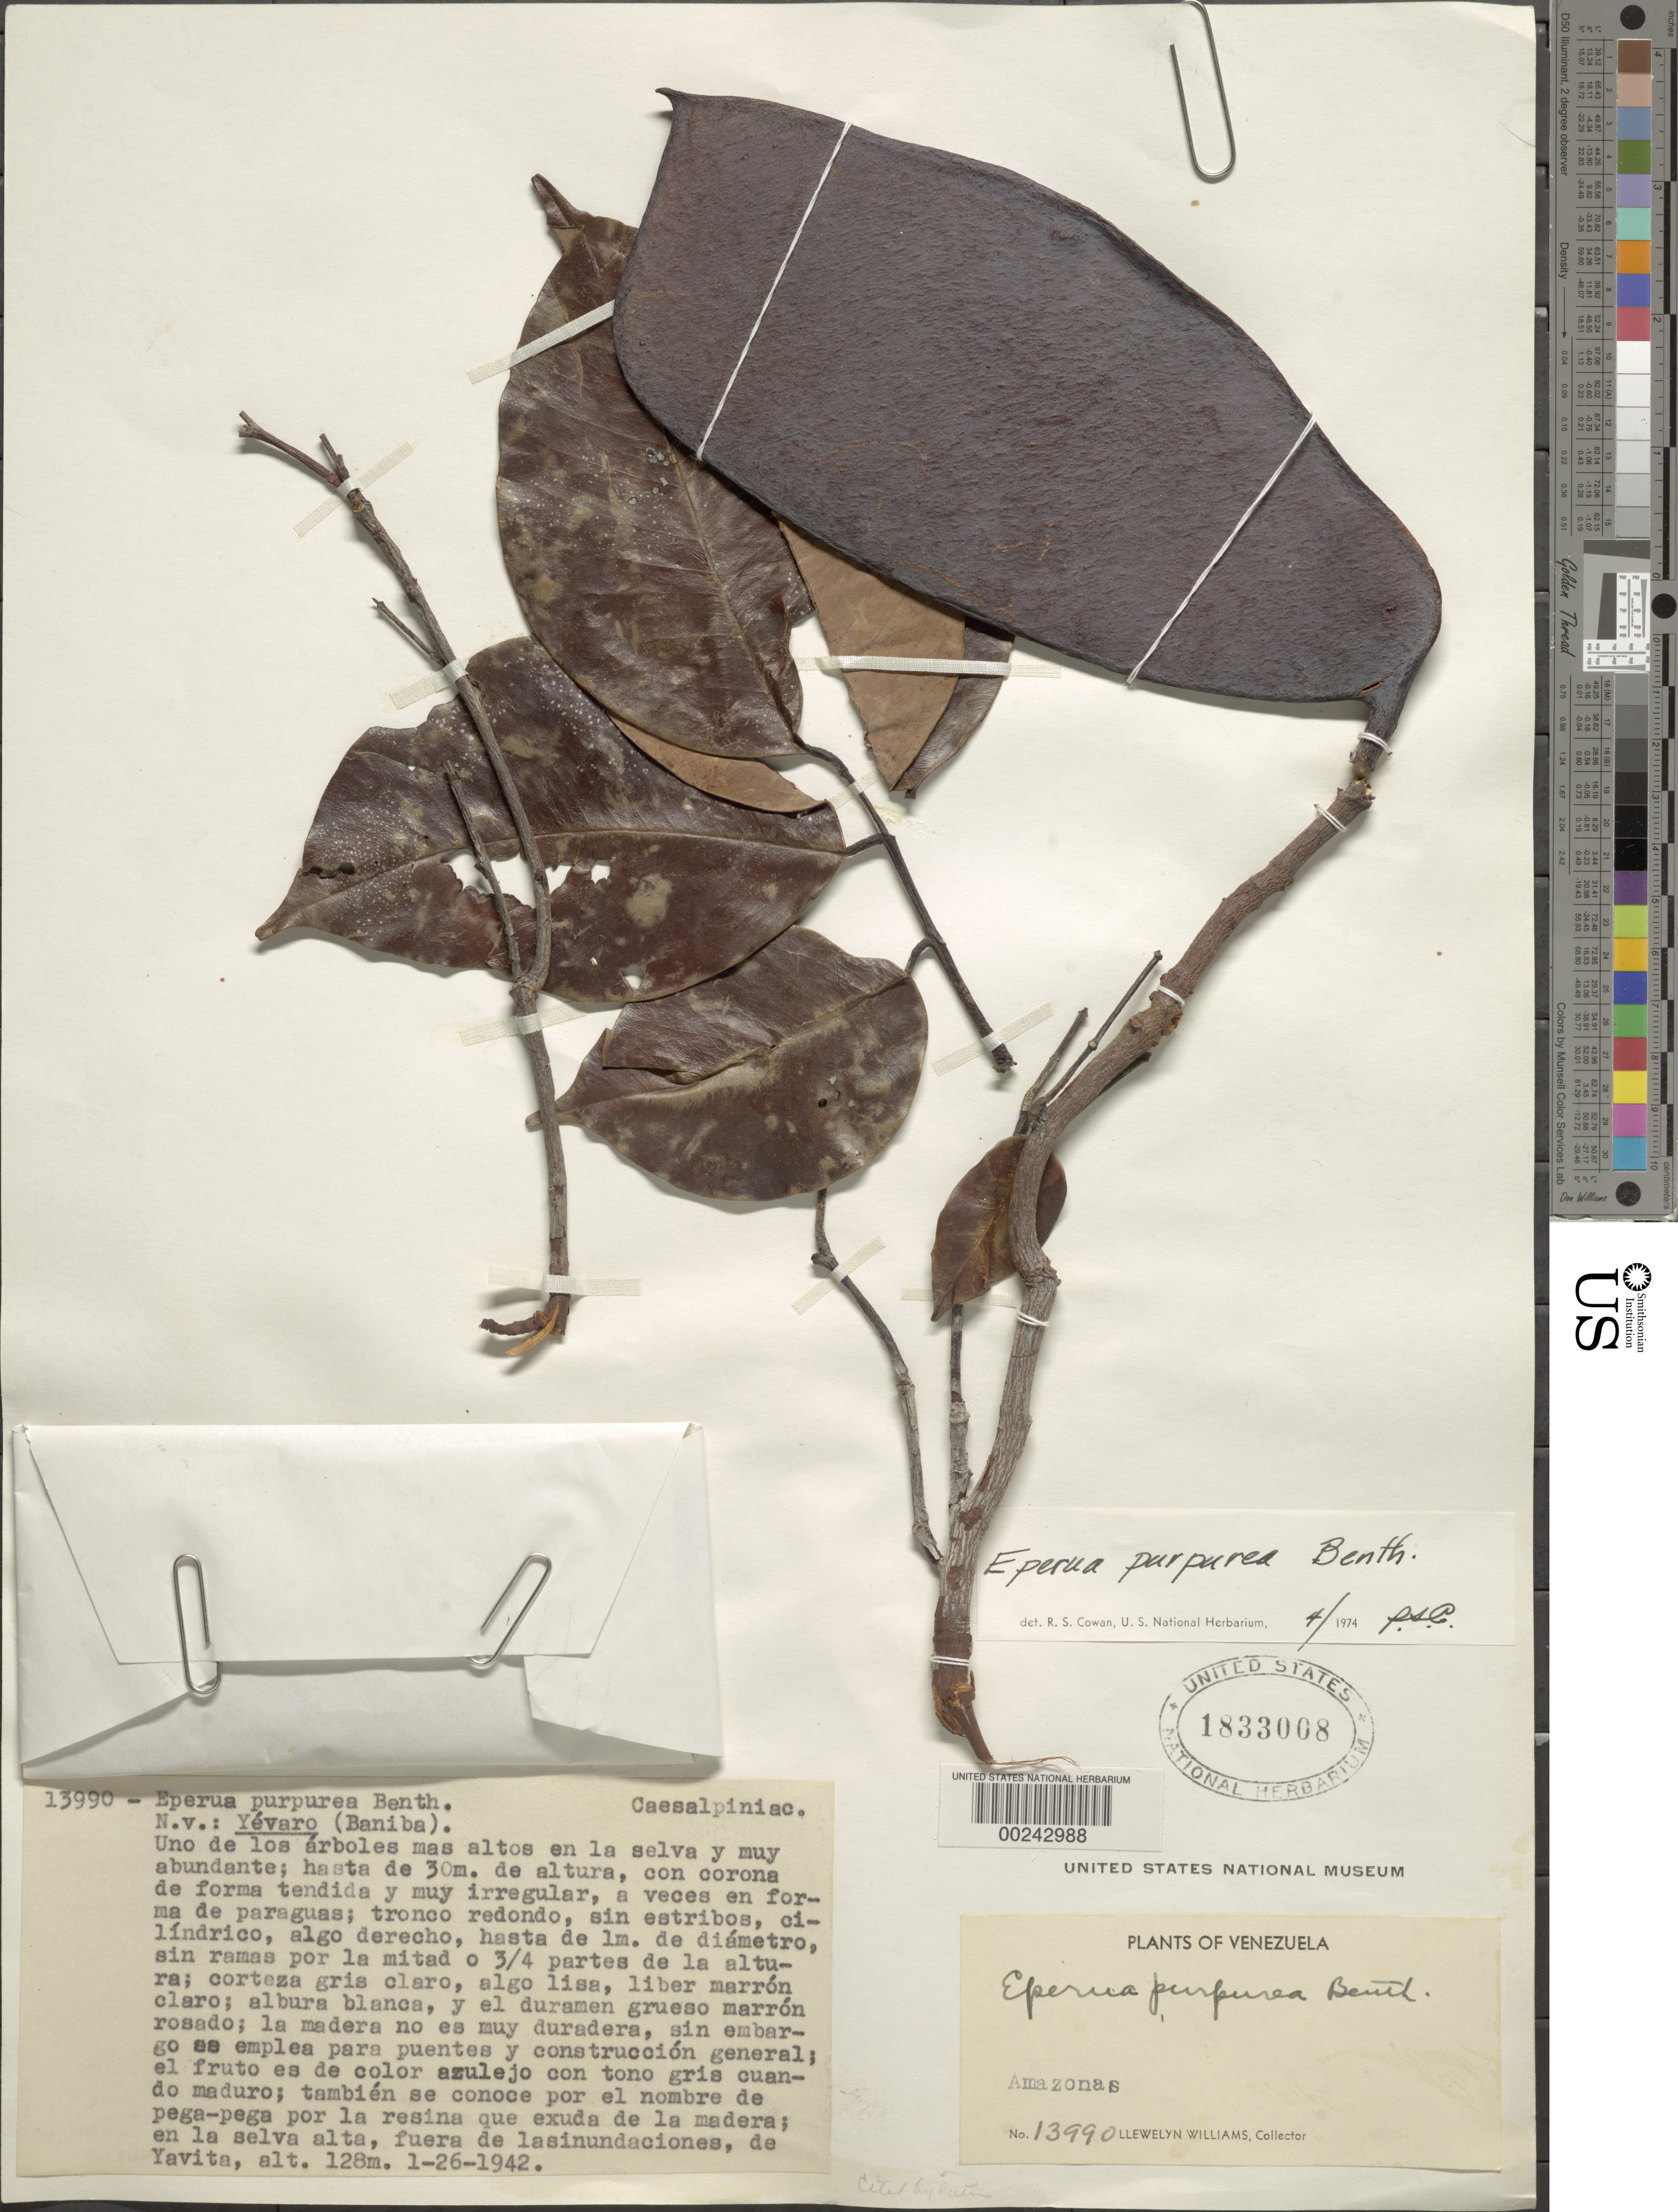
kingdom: Plantae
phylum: Tracheophyta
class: Magnoliopsida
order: Fabales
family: Fabaceae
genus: Eperua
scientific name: Eperua purpurea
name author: Benth.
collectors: Ll. Williams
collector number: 13990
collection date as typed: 26 Jan 1942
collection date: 1942-01-26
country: Venezuela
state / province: Amazonas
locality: Yavita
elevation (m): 120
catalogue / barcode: US 1833008